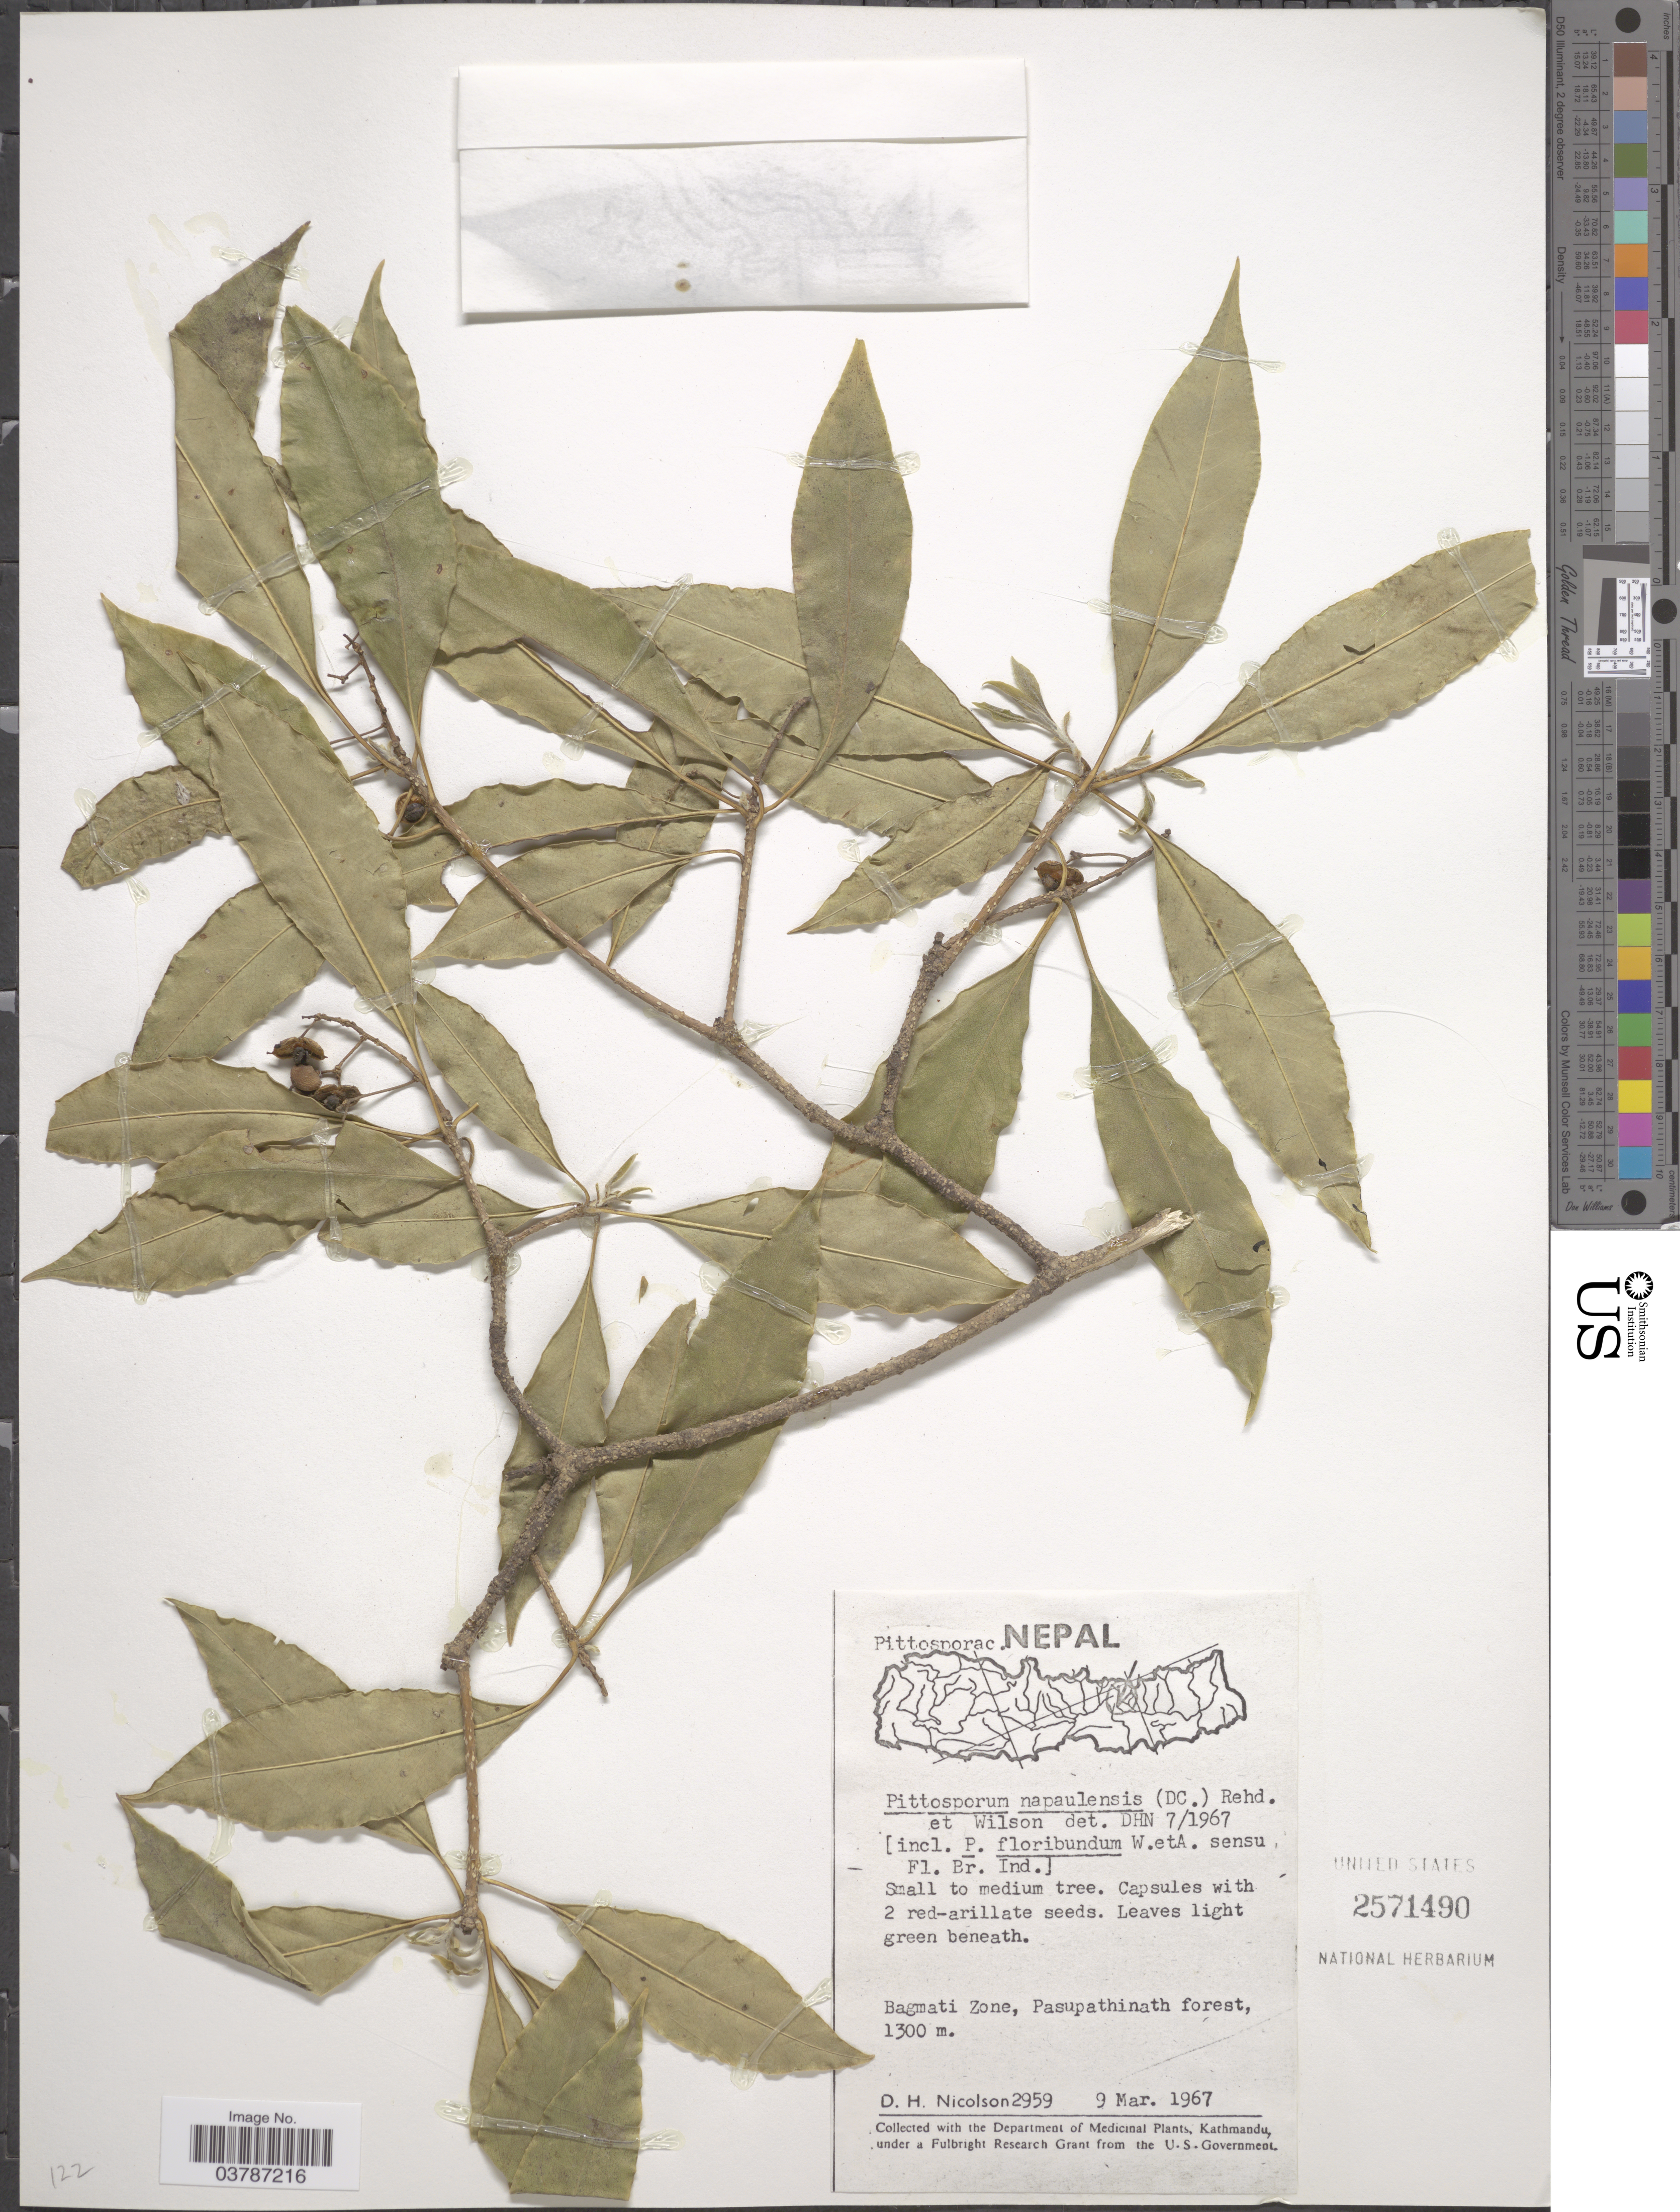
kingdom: Plantae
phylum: Tracheophyta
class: Magnoliopsida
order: Apiales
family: Pittosporaceae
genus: Pittosporum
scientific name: Pittosporum napaulense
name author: (DC.) Rehder & E.H. Wilson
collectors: D. H. Nicolson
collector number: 2959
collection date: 1967-03-09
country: Nepal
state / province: Bagmati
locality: Bagmati Zone, Pasupathinath forest.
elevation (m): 1300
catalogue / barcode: US 2571490